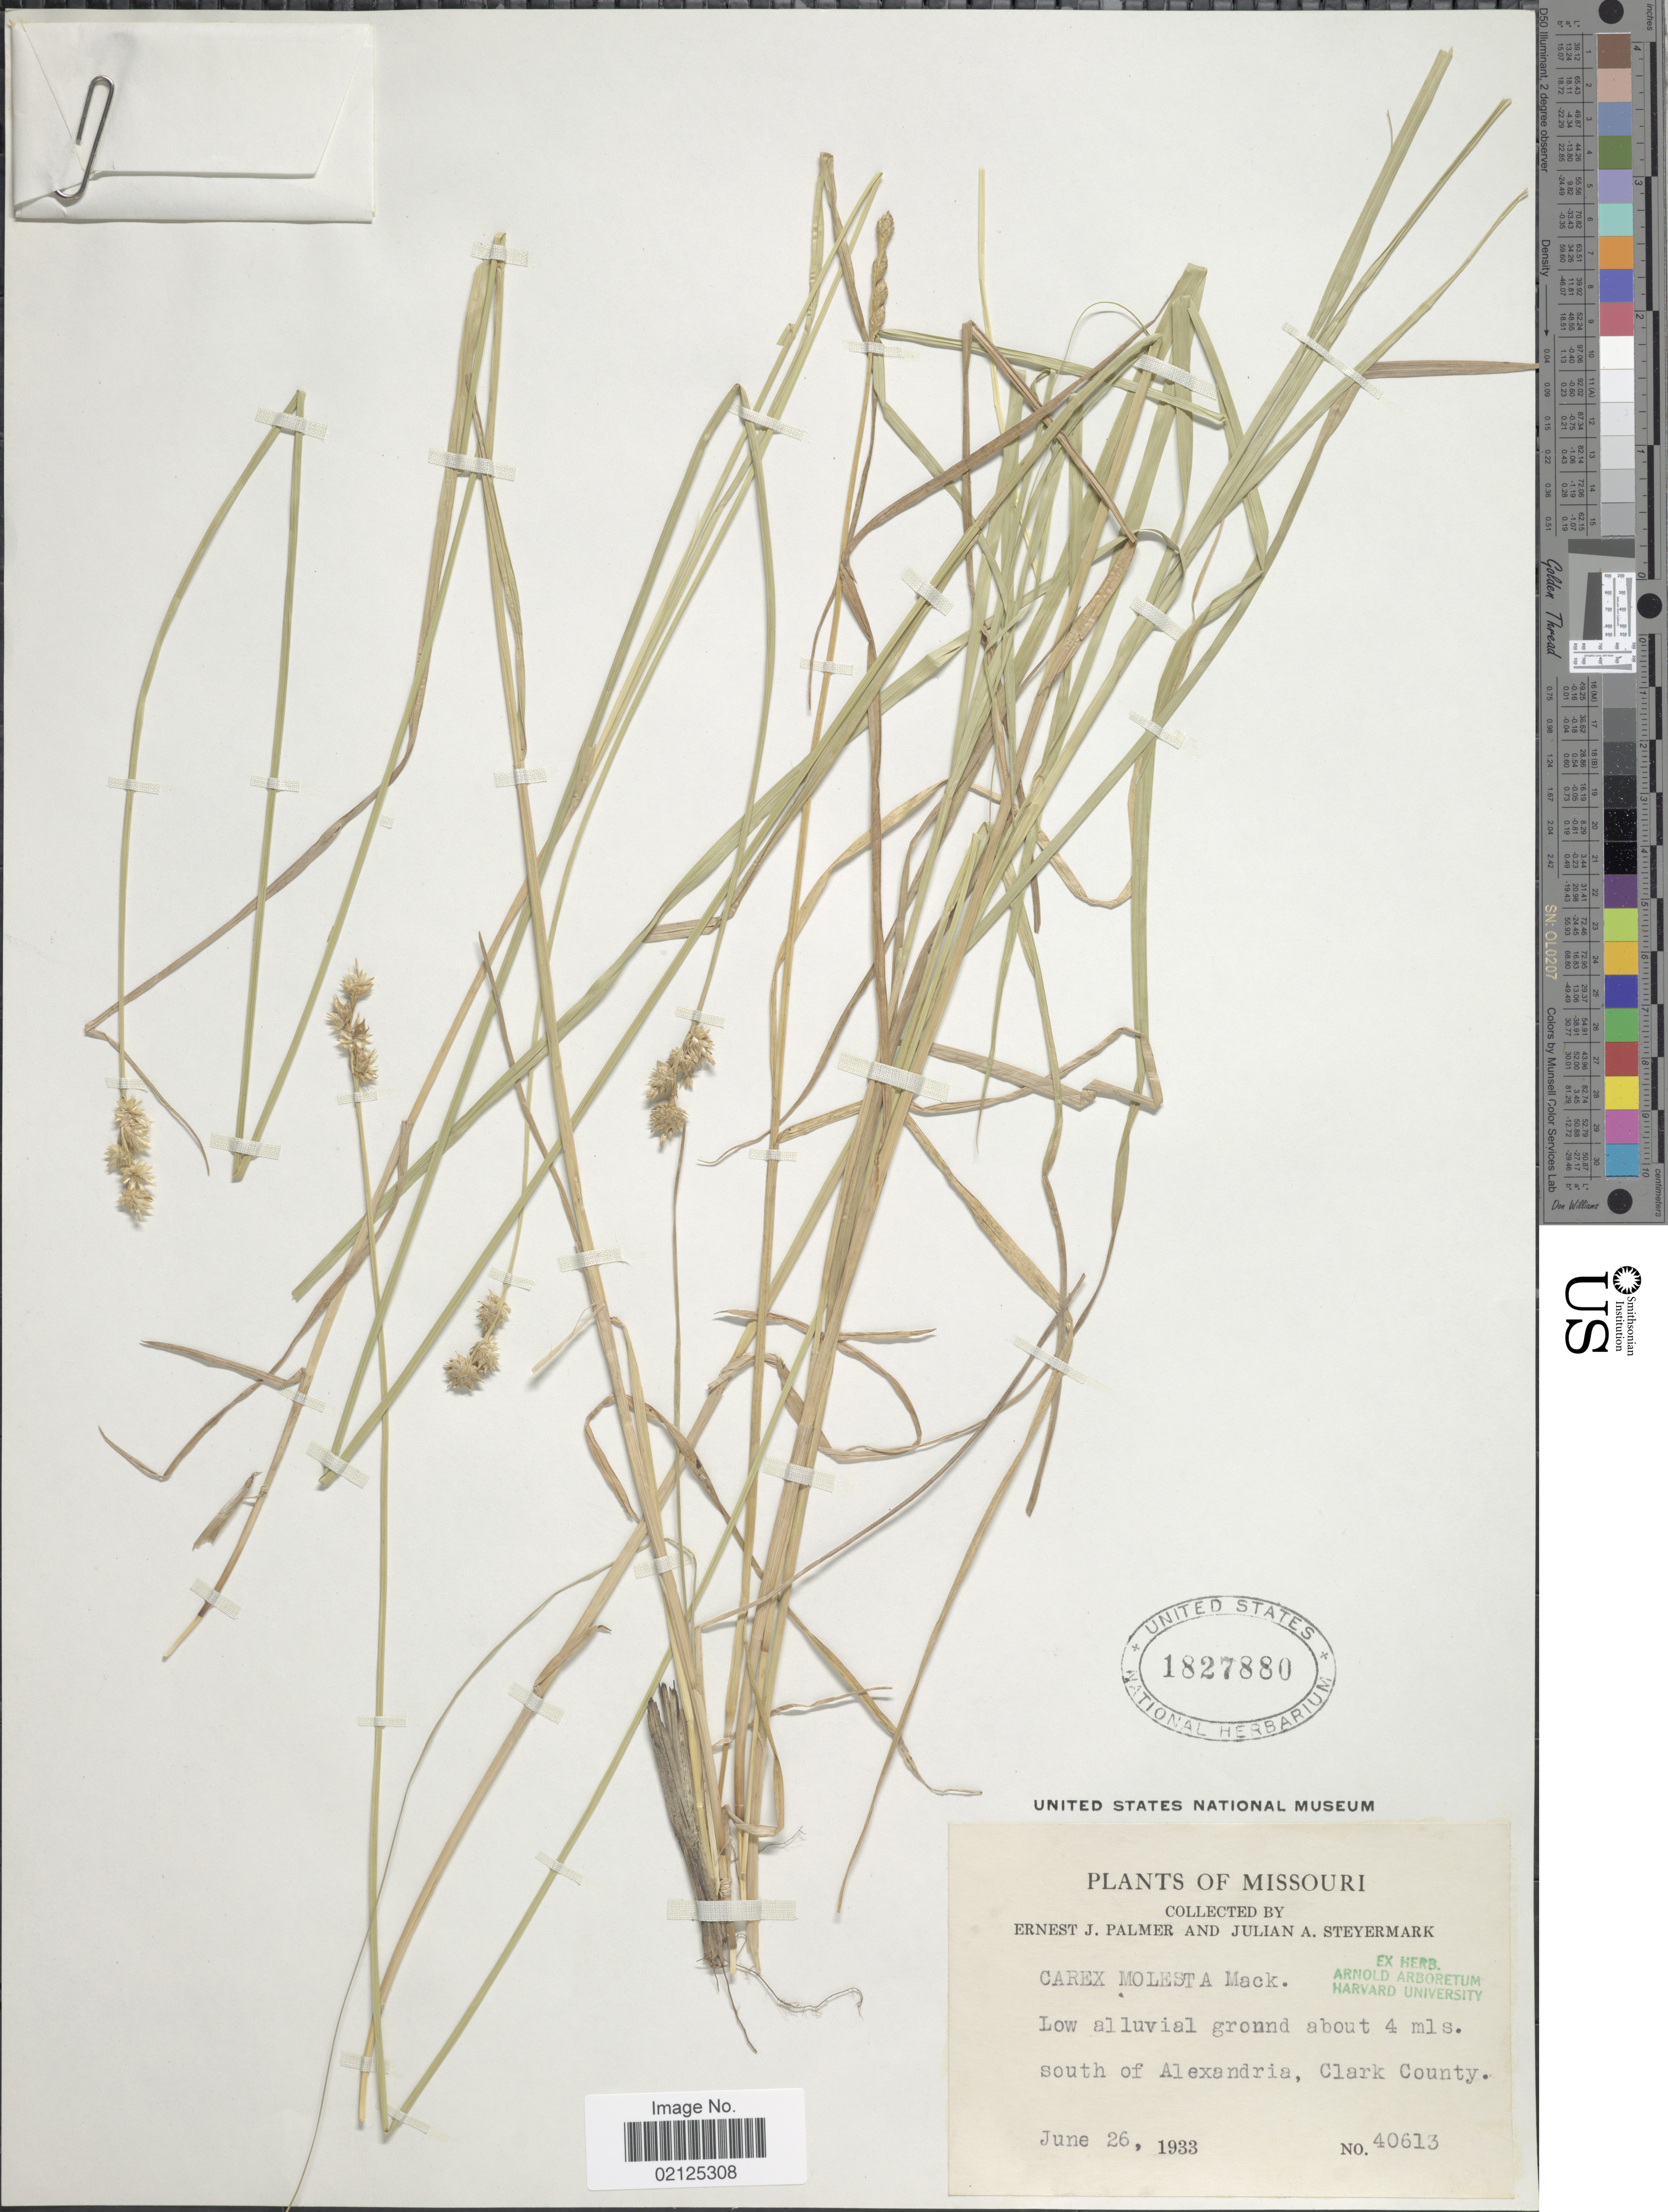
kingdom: Plantae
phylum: Tracheophyta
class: Liliopsida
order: Poales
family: Cyperaceae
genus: Carex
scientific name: Carex molesta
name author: Mack.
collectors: E. J. Palmer & J. Steyermark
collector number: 40613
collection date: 1933-06-26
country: United States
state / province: Missouri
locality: Low alluvial ground about 4 mls. south of Alexandria, Clark County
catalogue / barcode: US 1827880